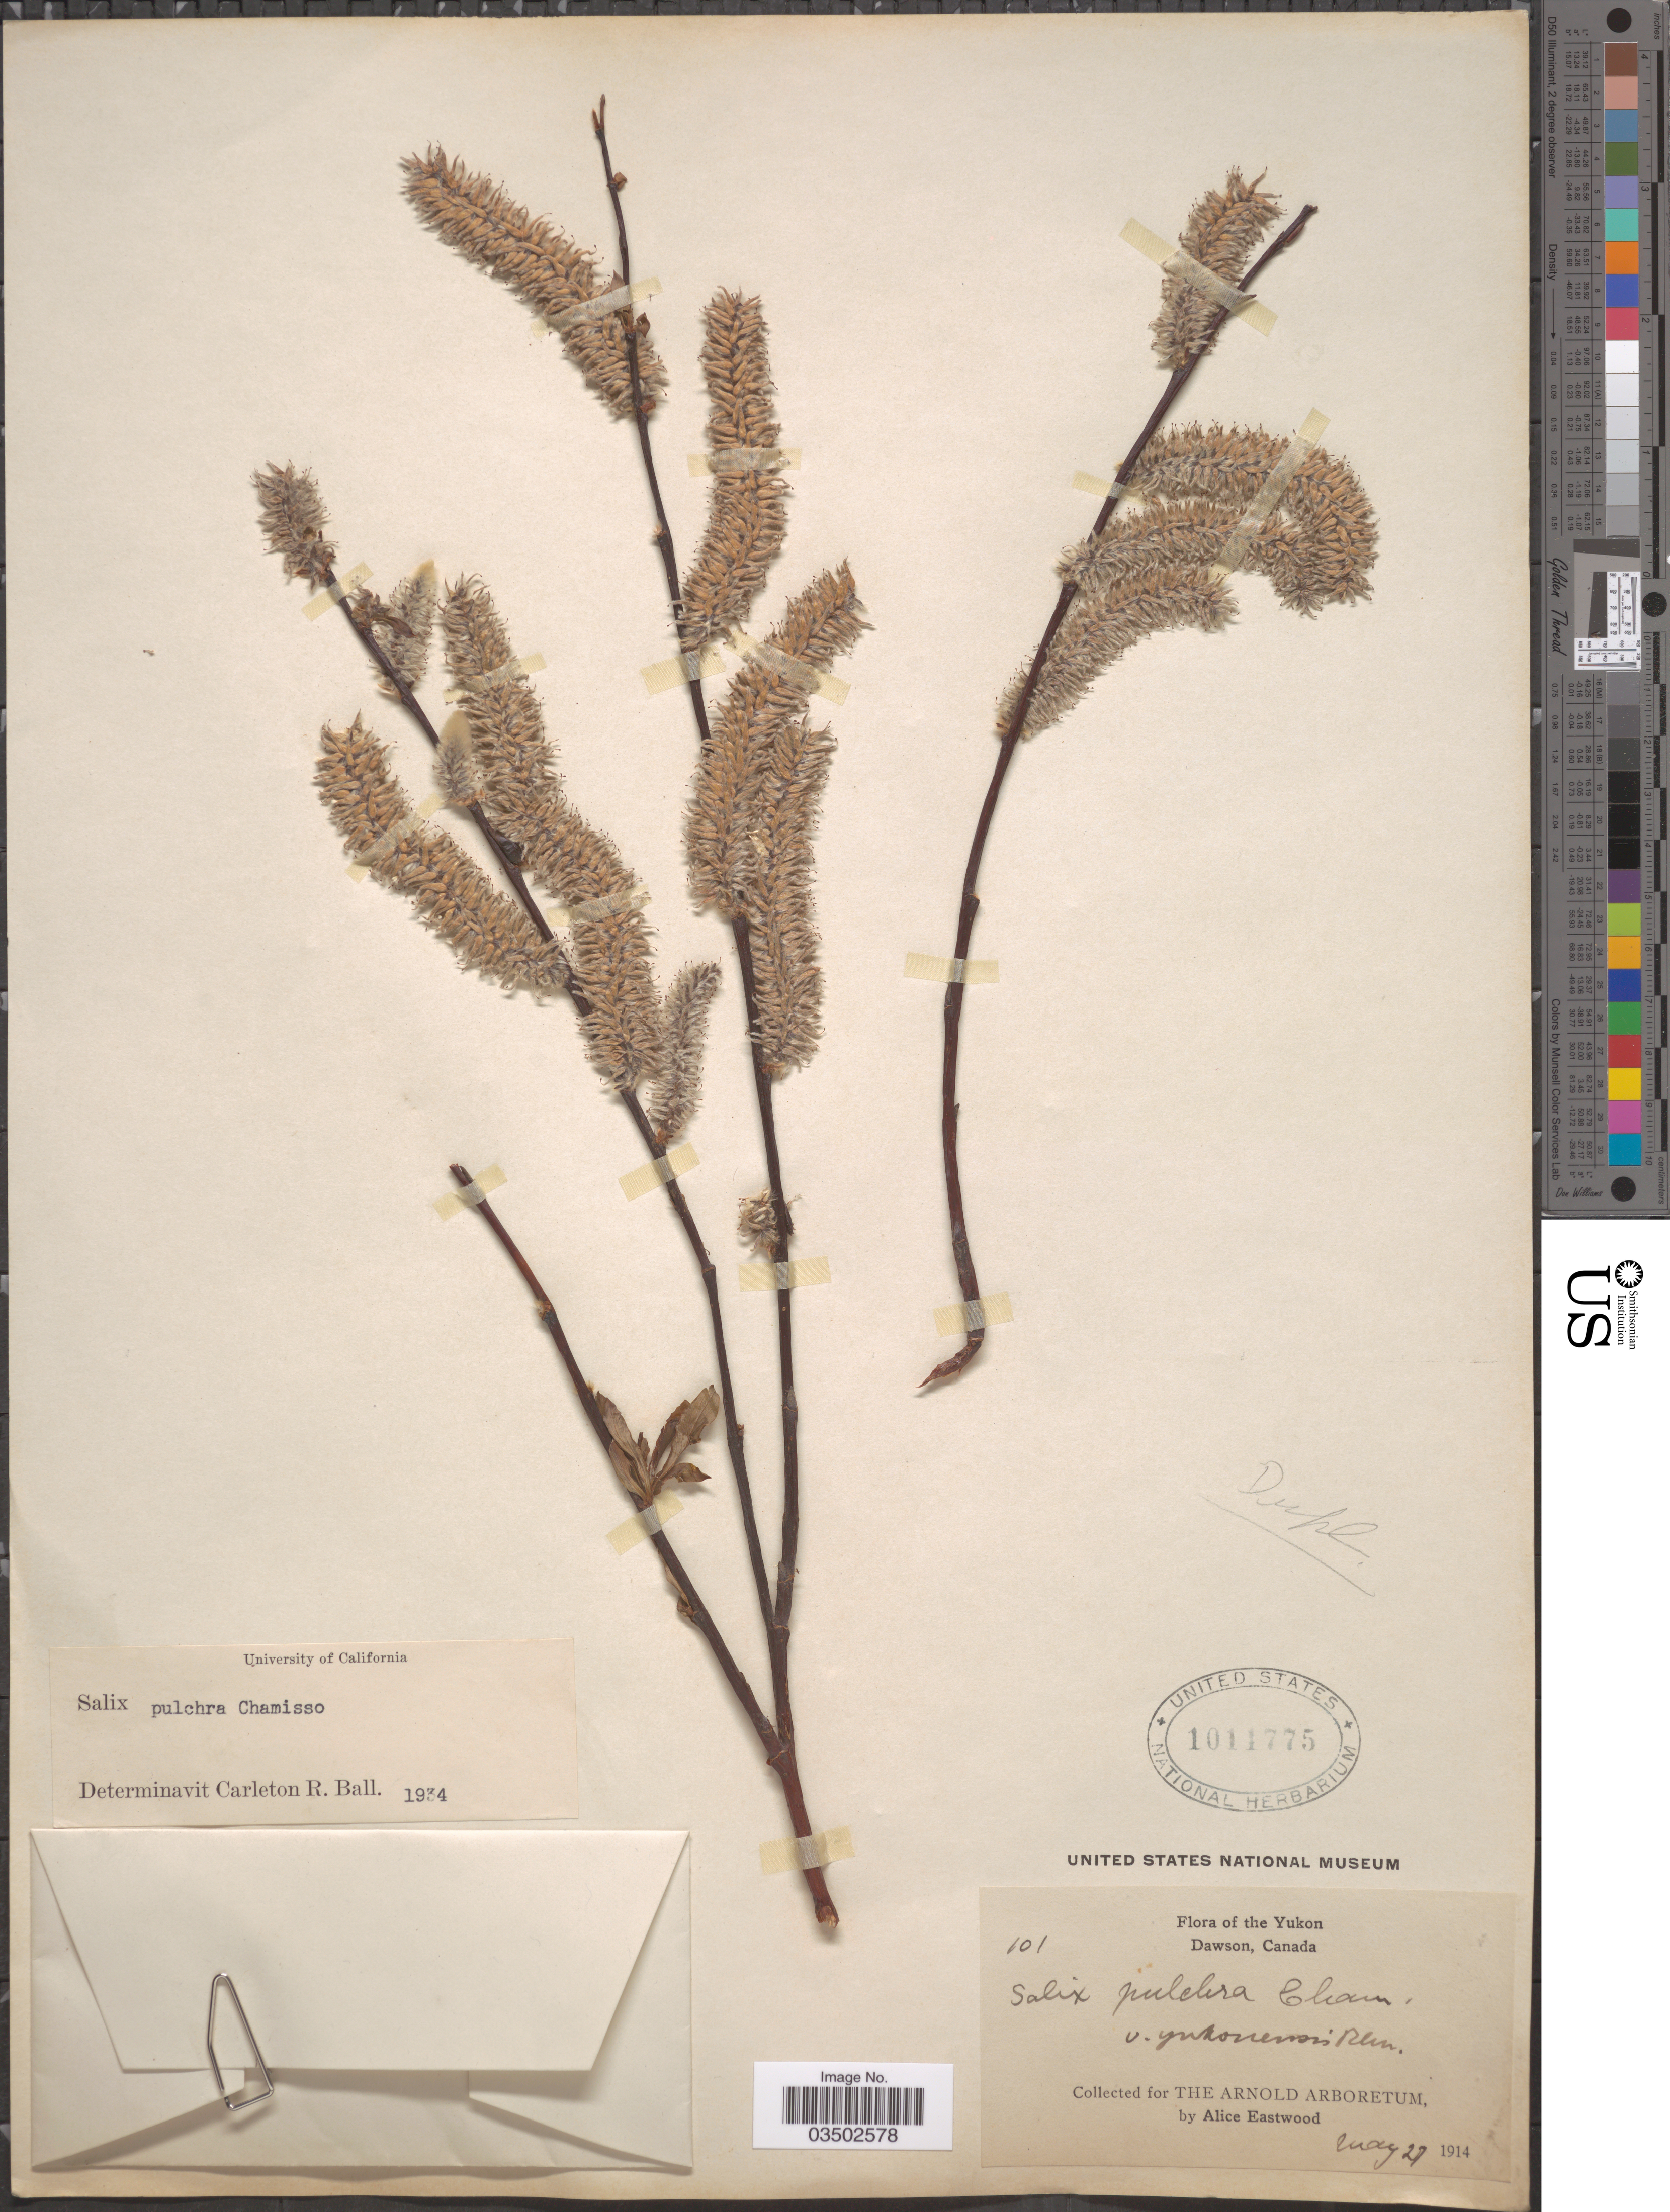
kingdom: Plantae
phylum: Tracheophyta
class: Magnoliopsida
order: Malpighiales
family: Salicaceae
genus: Salix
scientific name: Salix pulchra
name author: Cham.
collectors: A. Eastwood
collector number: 101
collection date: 1914-05-27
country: Canada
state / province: Yukon Territory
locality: Yukon. Dawson.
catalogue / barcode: US 1011775